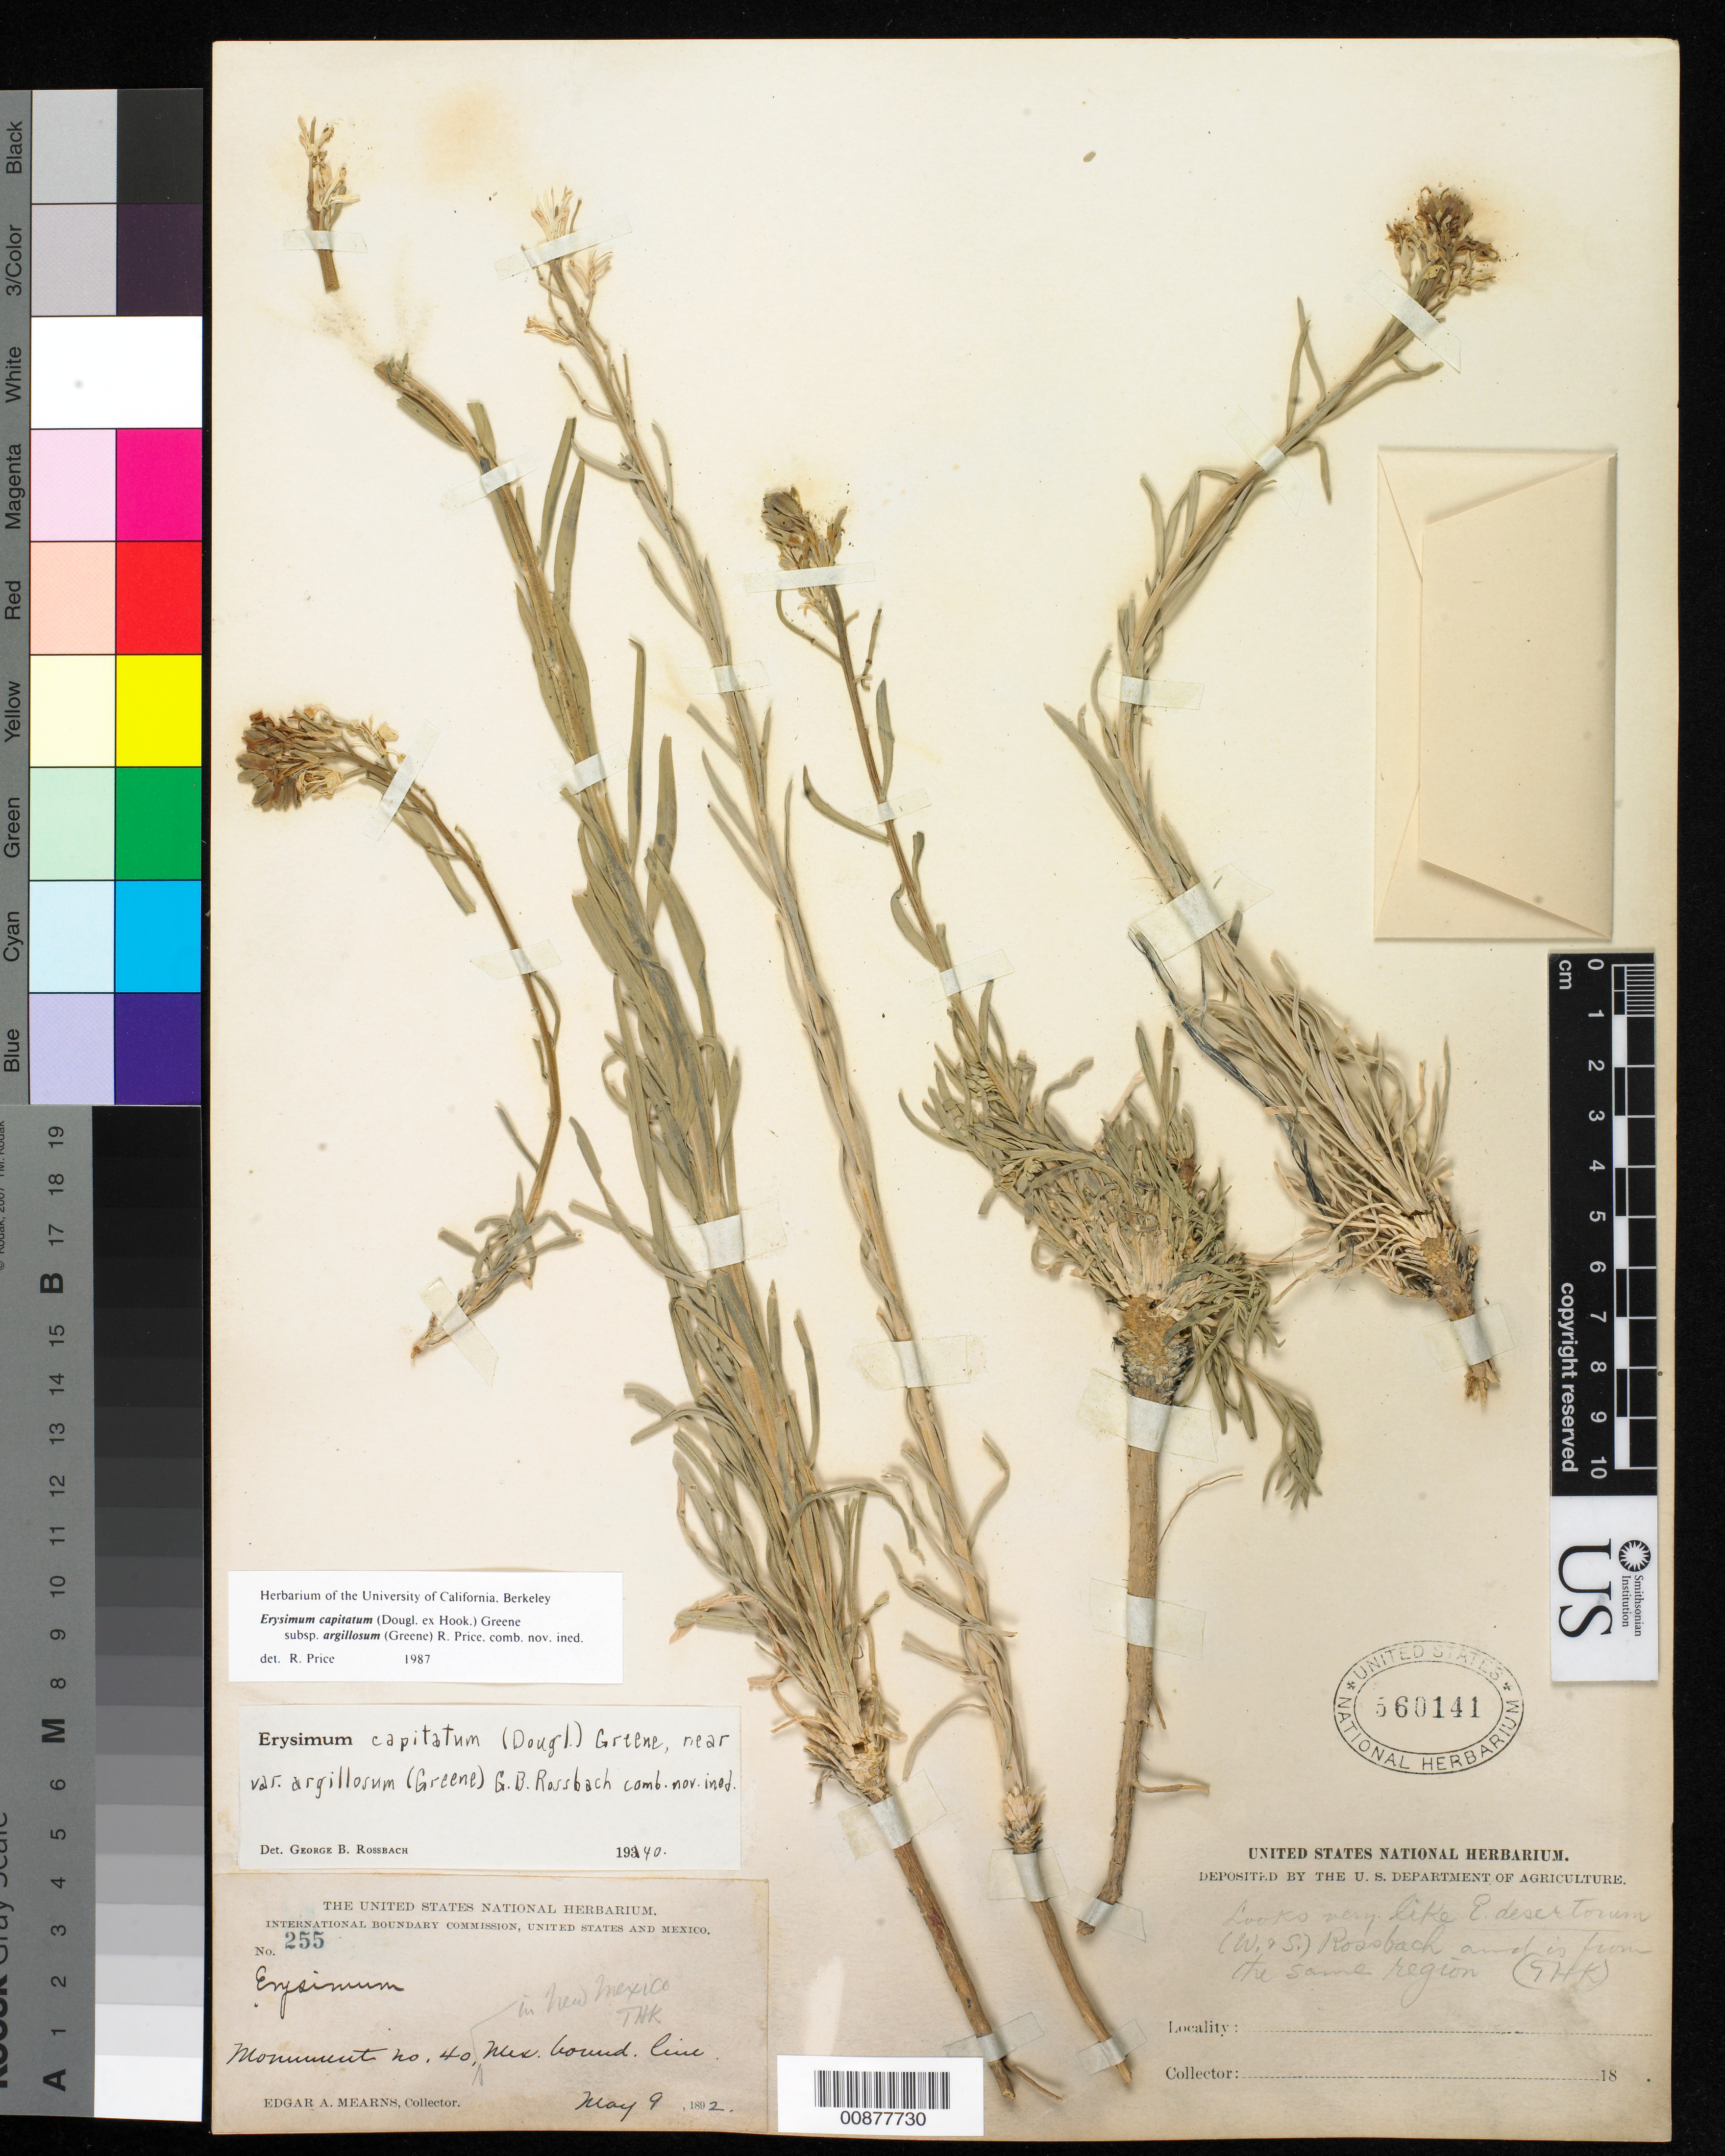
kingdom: Plantae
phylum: Tracheophyta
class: Magnoliopsida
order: Brassicales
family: Brassicaceae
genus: Erysimum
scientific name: Erysimum capitatum subsp. argillosum (Greene) R.A. Price comb. nov. ined.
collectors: E. A. Mearns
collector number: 255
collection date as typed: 09 May 1892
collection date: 1892-05-09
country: United States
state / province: New Mexico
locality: Upper corner monument no. 40. Mexican Boundary Line.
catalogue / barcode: US 560141